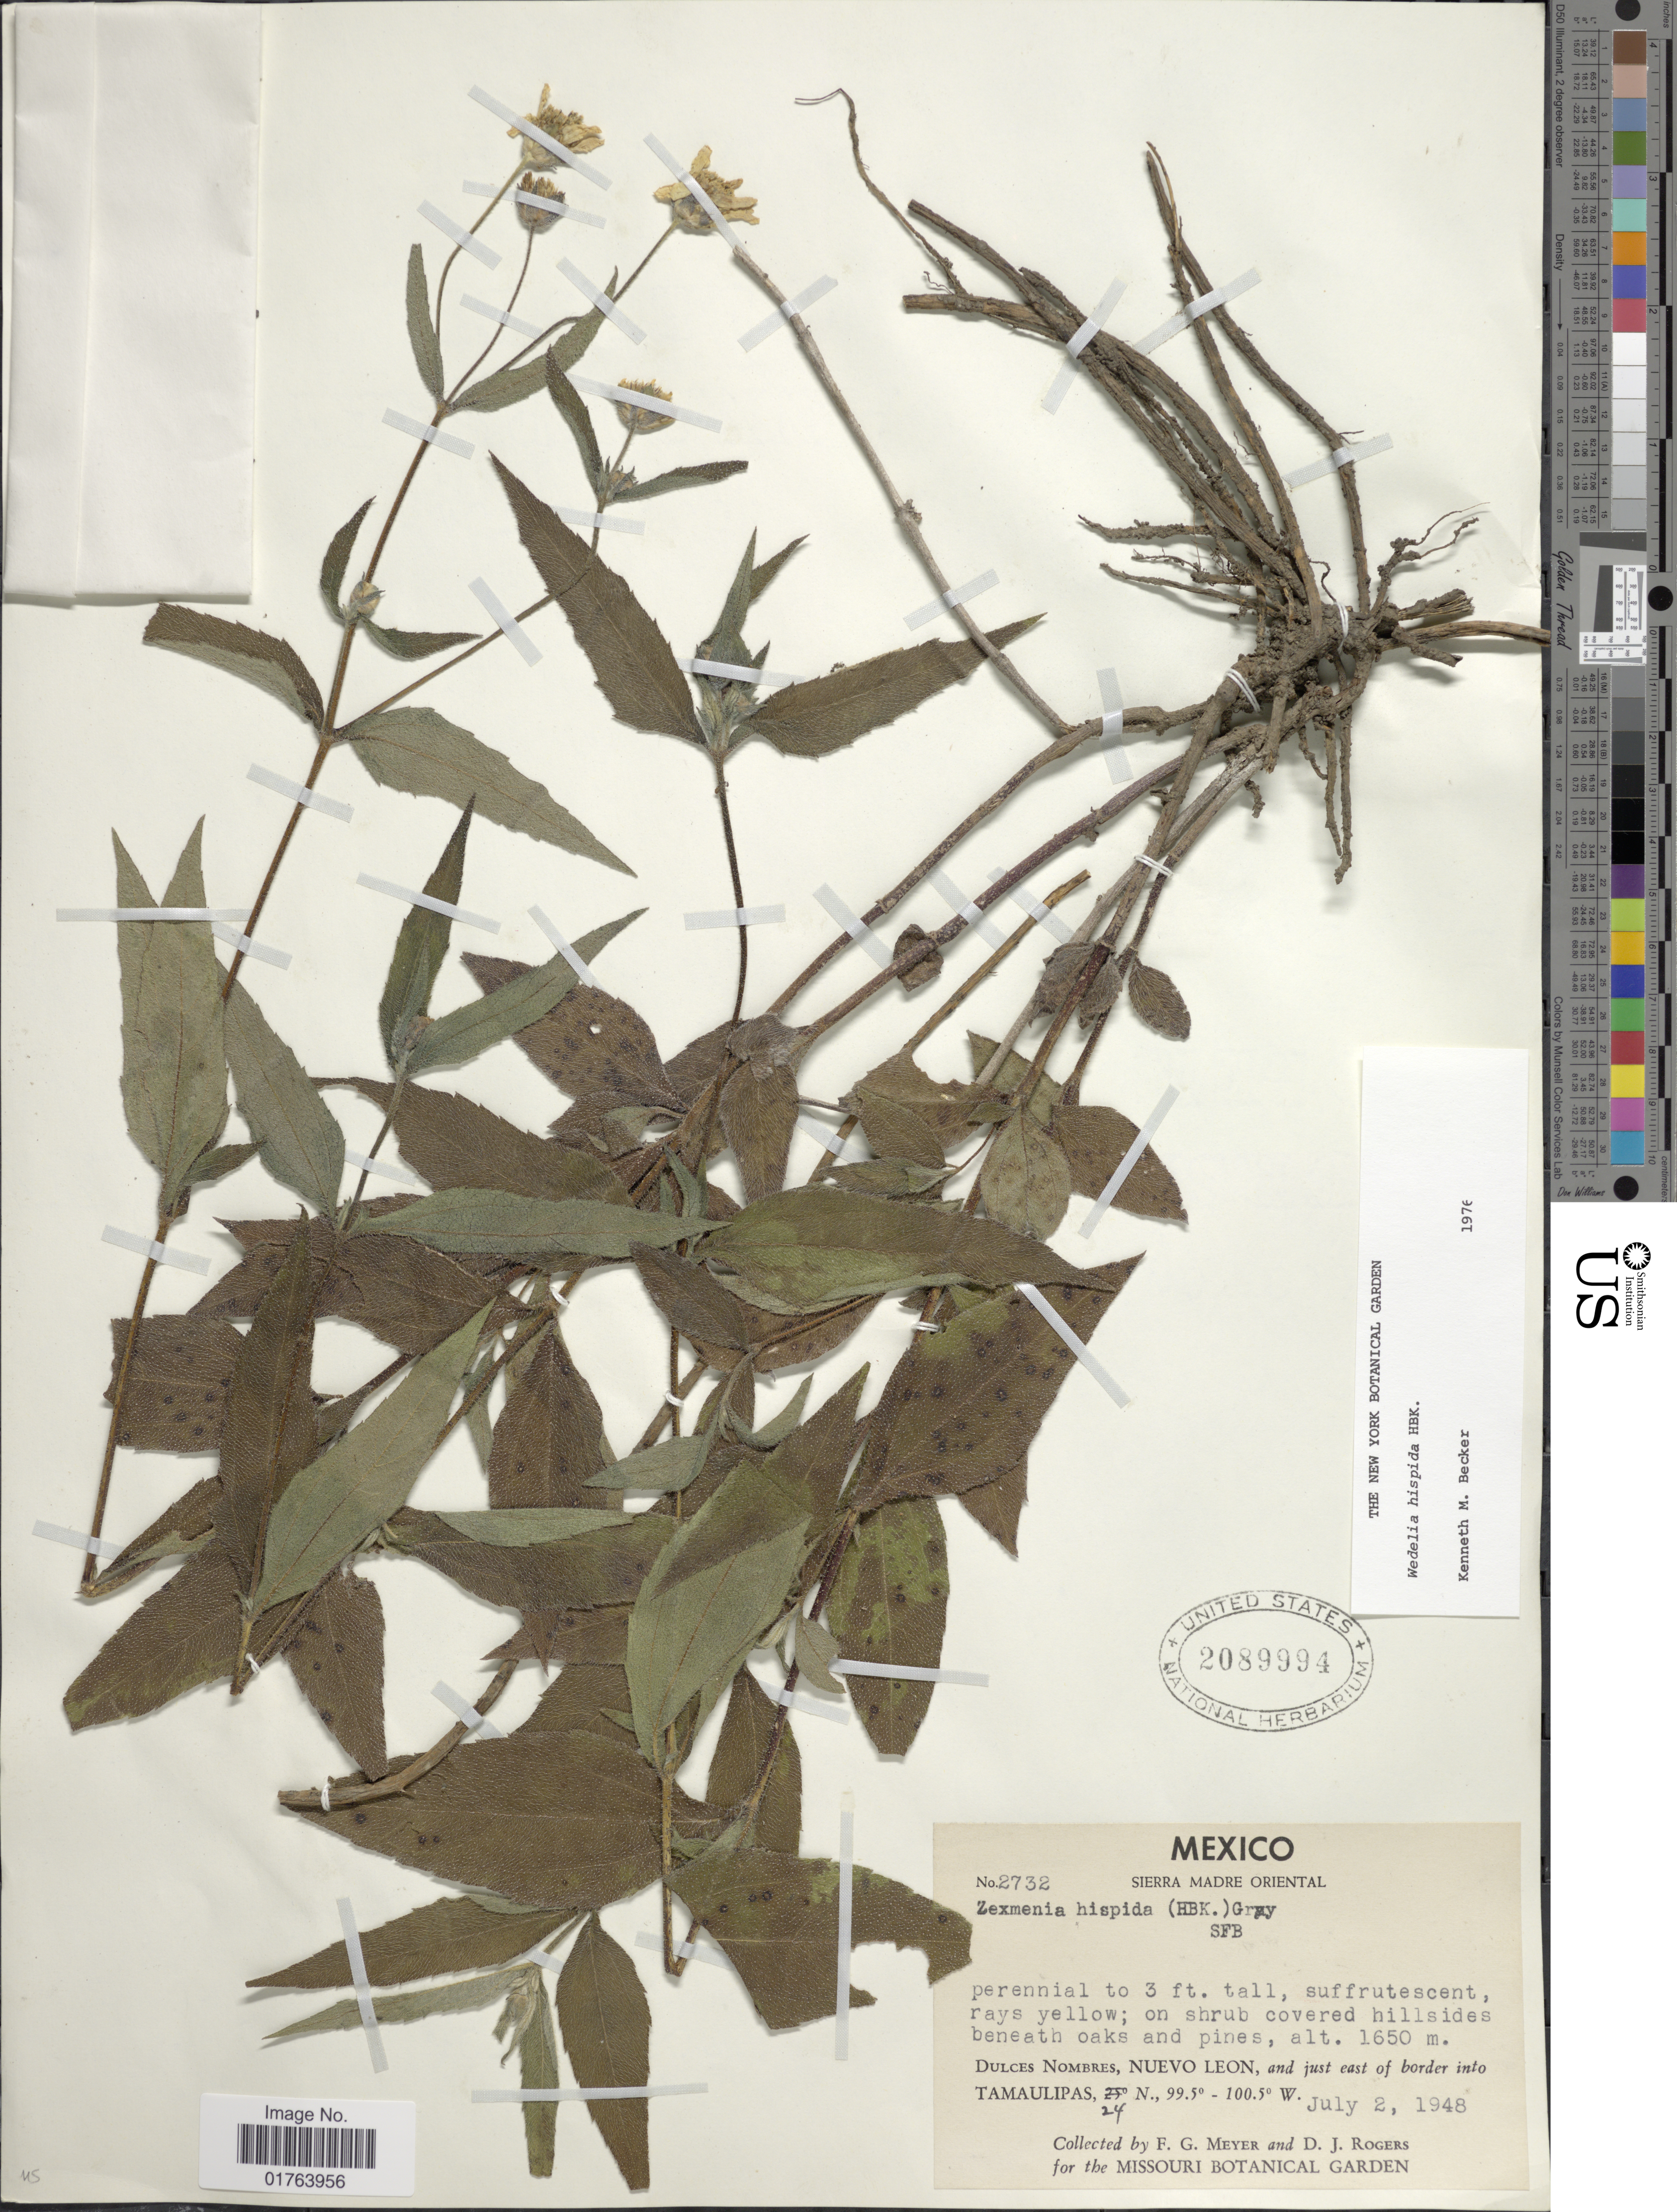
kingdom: Plantae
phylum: Tracheophyta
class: Magnoliopsida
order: Asterales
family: Asteraceae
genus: Wedelia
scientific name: Wedelia acapulcensis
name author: Kunth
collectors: F. G. Meyer & D. J. Rogers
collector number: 2732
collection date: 1948-07-02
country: Mexico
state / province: Nuevo León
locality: Sierra Madre Oriental, Dulces Nombres, and just east of border into Tamaulipas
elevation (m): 1650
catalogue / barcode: US 2089994